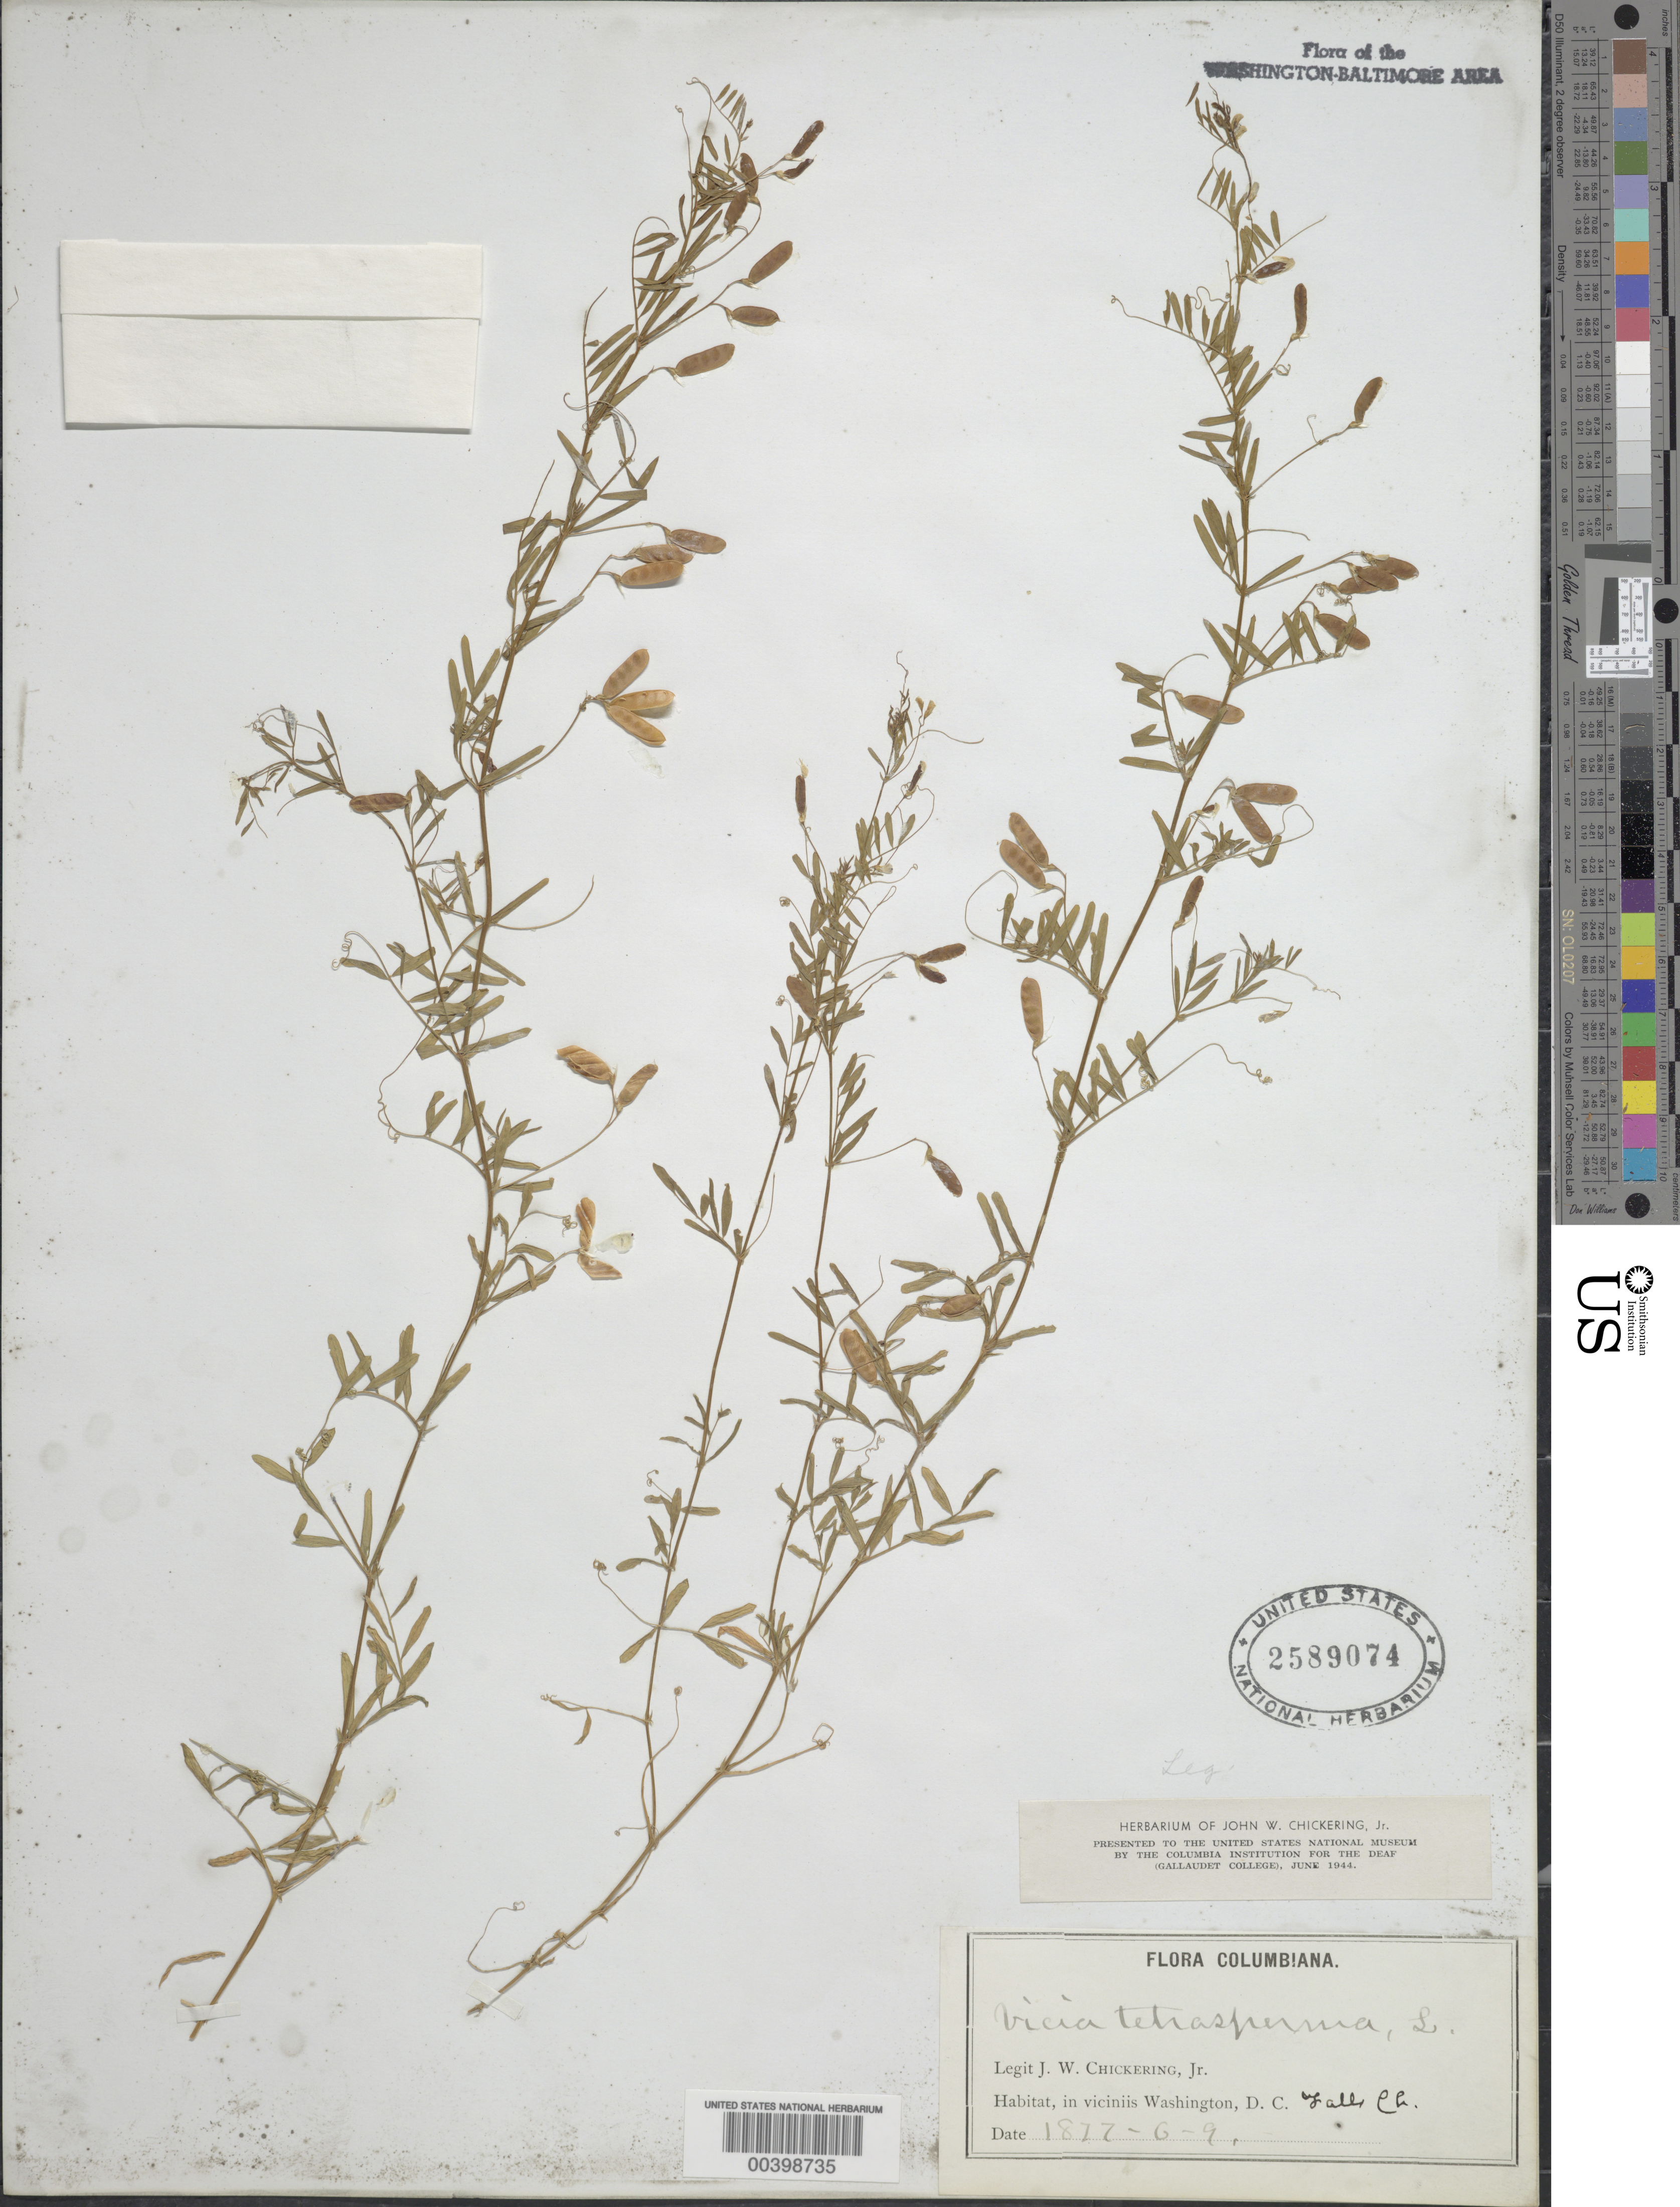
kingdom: Plantae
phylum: Tracheophyta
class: Magnoliopsida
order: Fabales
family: Fabaceae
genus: Vicia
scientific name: Vicia tetrasperma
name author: (L.) Schreb.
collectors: J. W. Chickering Jr.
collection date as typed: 09 Jun 1877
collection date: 1877-06-09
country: United States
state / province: Virginia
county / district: City of Falls Church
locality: Falls Church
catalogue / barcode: US 2589074